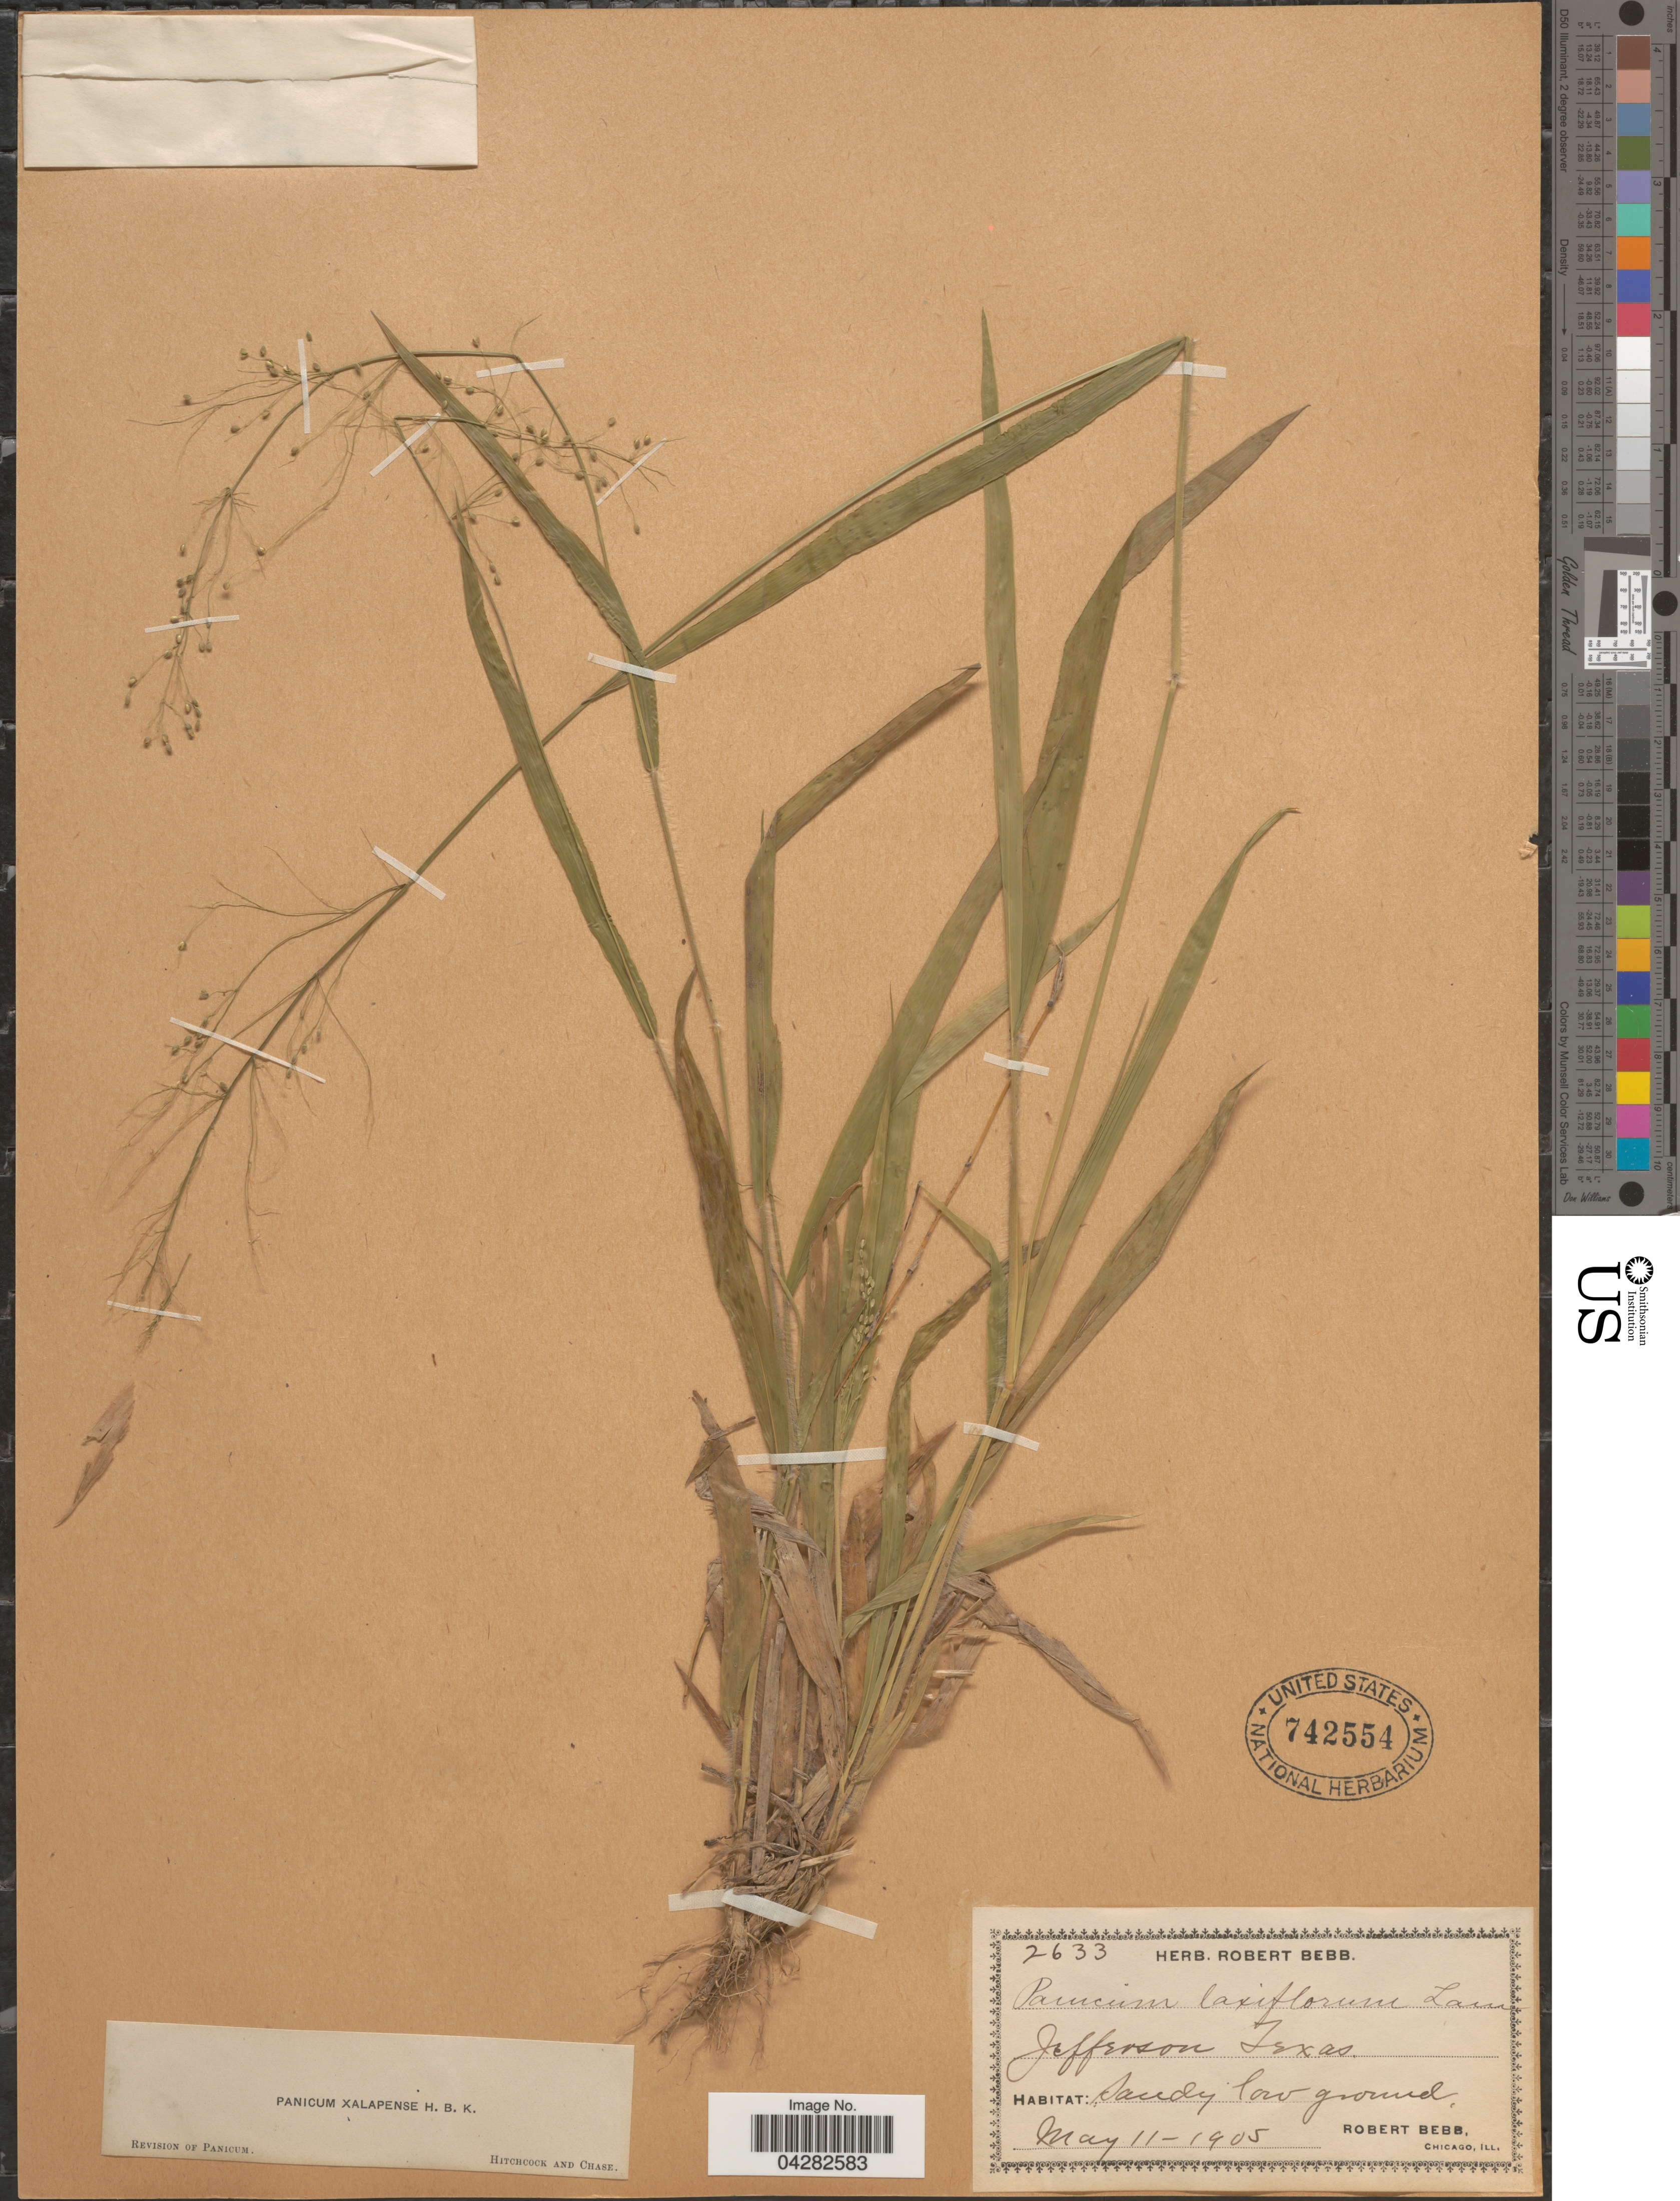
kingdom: Plantae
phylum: Tracheophyta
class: Liliopsida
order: Poales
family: Poaceae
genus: Dichanthelium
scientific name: Dichanthelium laxiflorum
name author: (Lam.) Gould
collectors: R. Bebb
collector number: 2633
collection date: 1905-05-11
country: United States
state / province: Texas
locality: Jefferson.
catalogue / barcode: US 742554